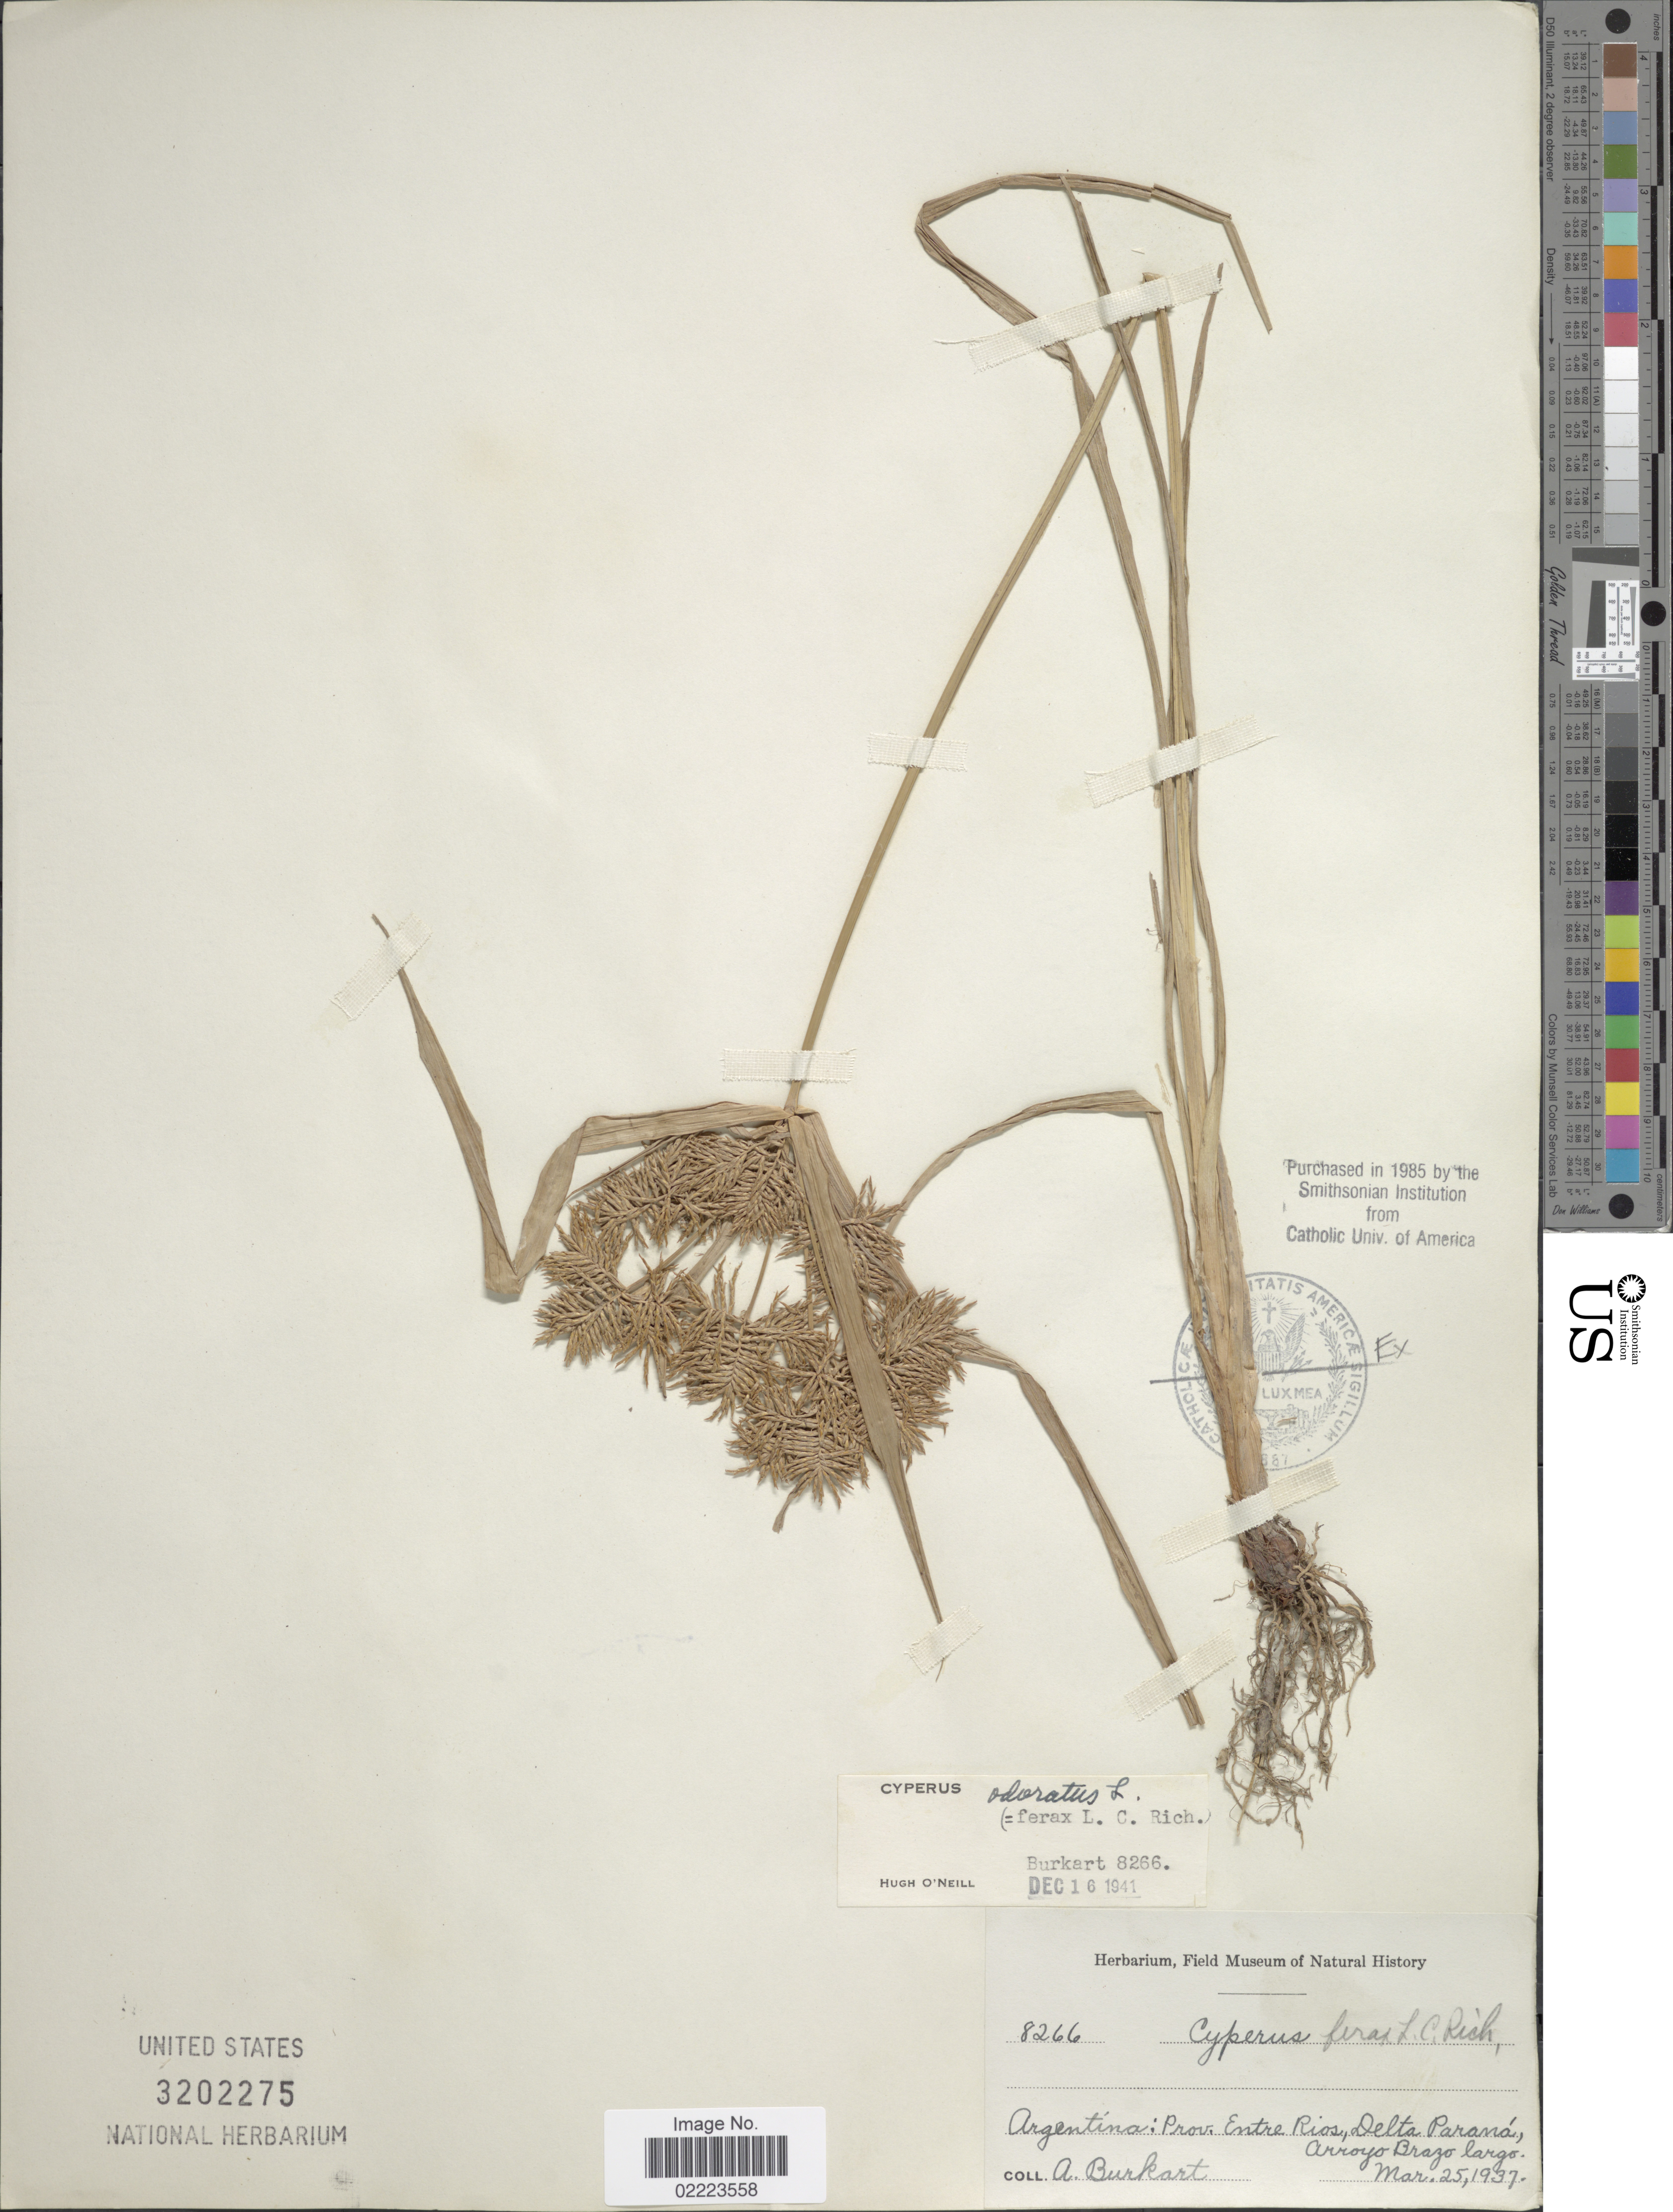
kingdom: Plantae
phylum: Tracheophyta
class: Liliopsida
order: Poales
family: Cyperaceae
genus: Cyperus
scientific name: Cyperus odoratus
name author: L.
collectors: A. E. Burkart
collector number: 8266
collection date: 1937-03-25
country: Argentina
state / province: Entre Rios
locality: Prov. Entre Rios, Delta Parana, Arroyo Brazo largo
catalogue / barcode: US 3202275